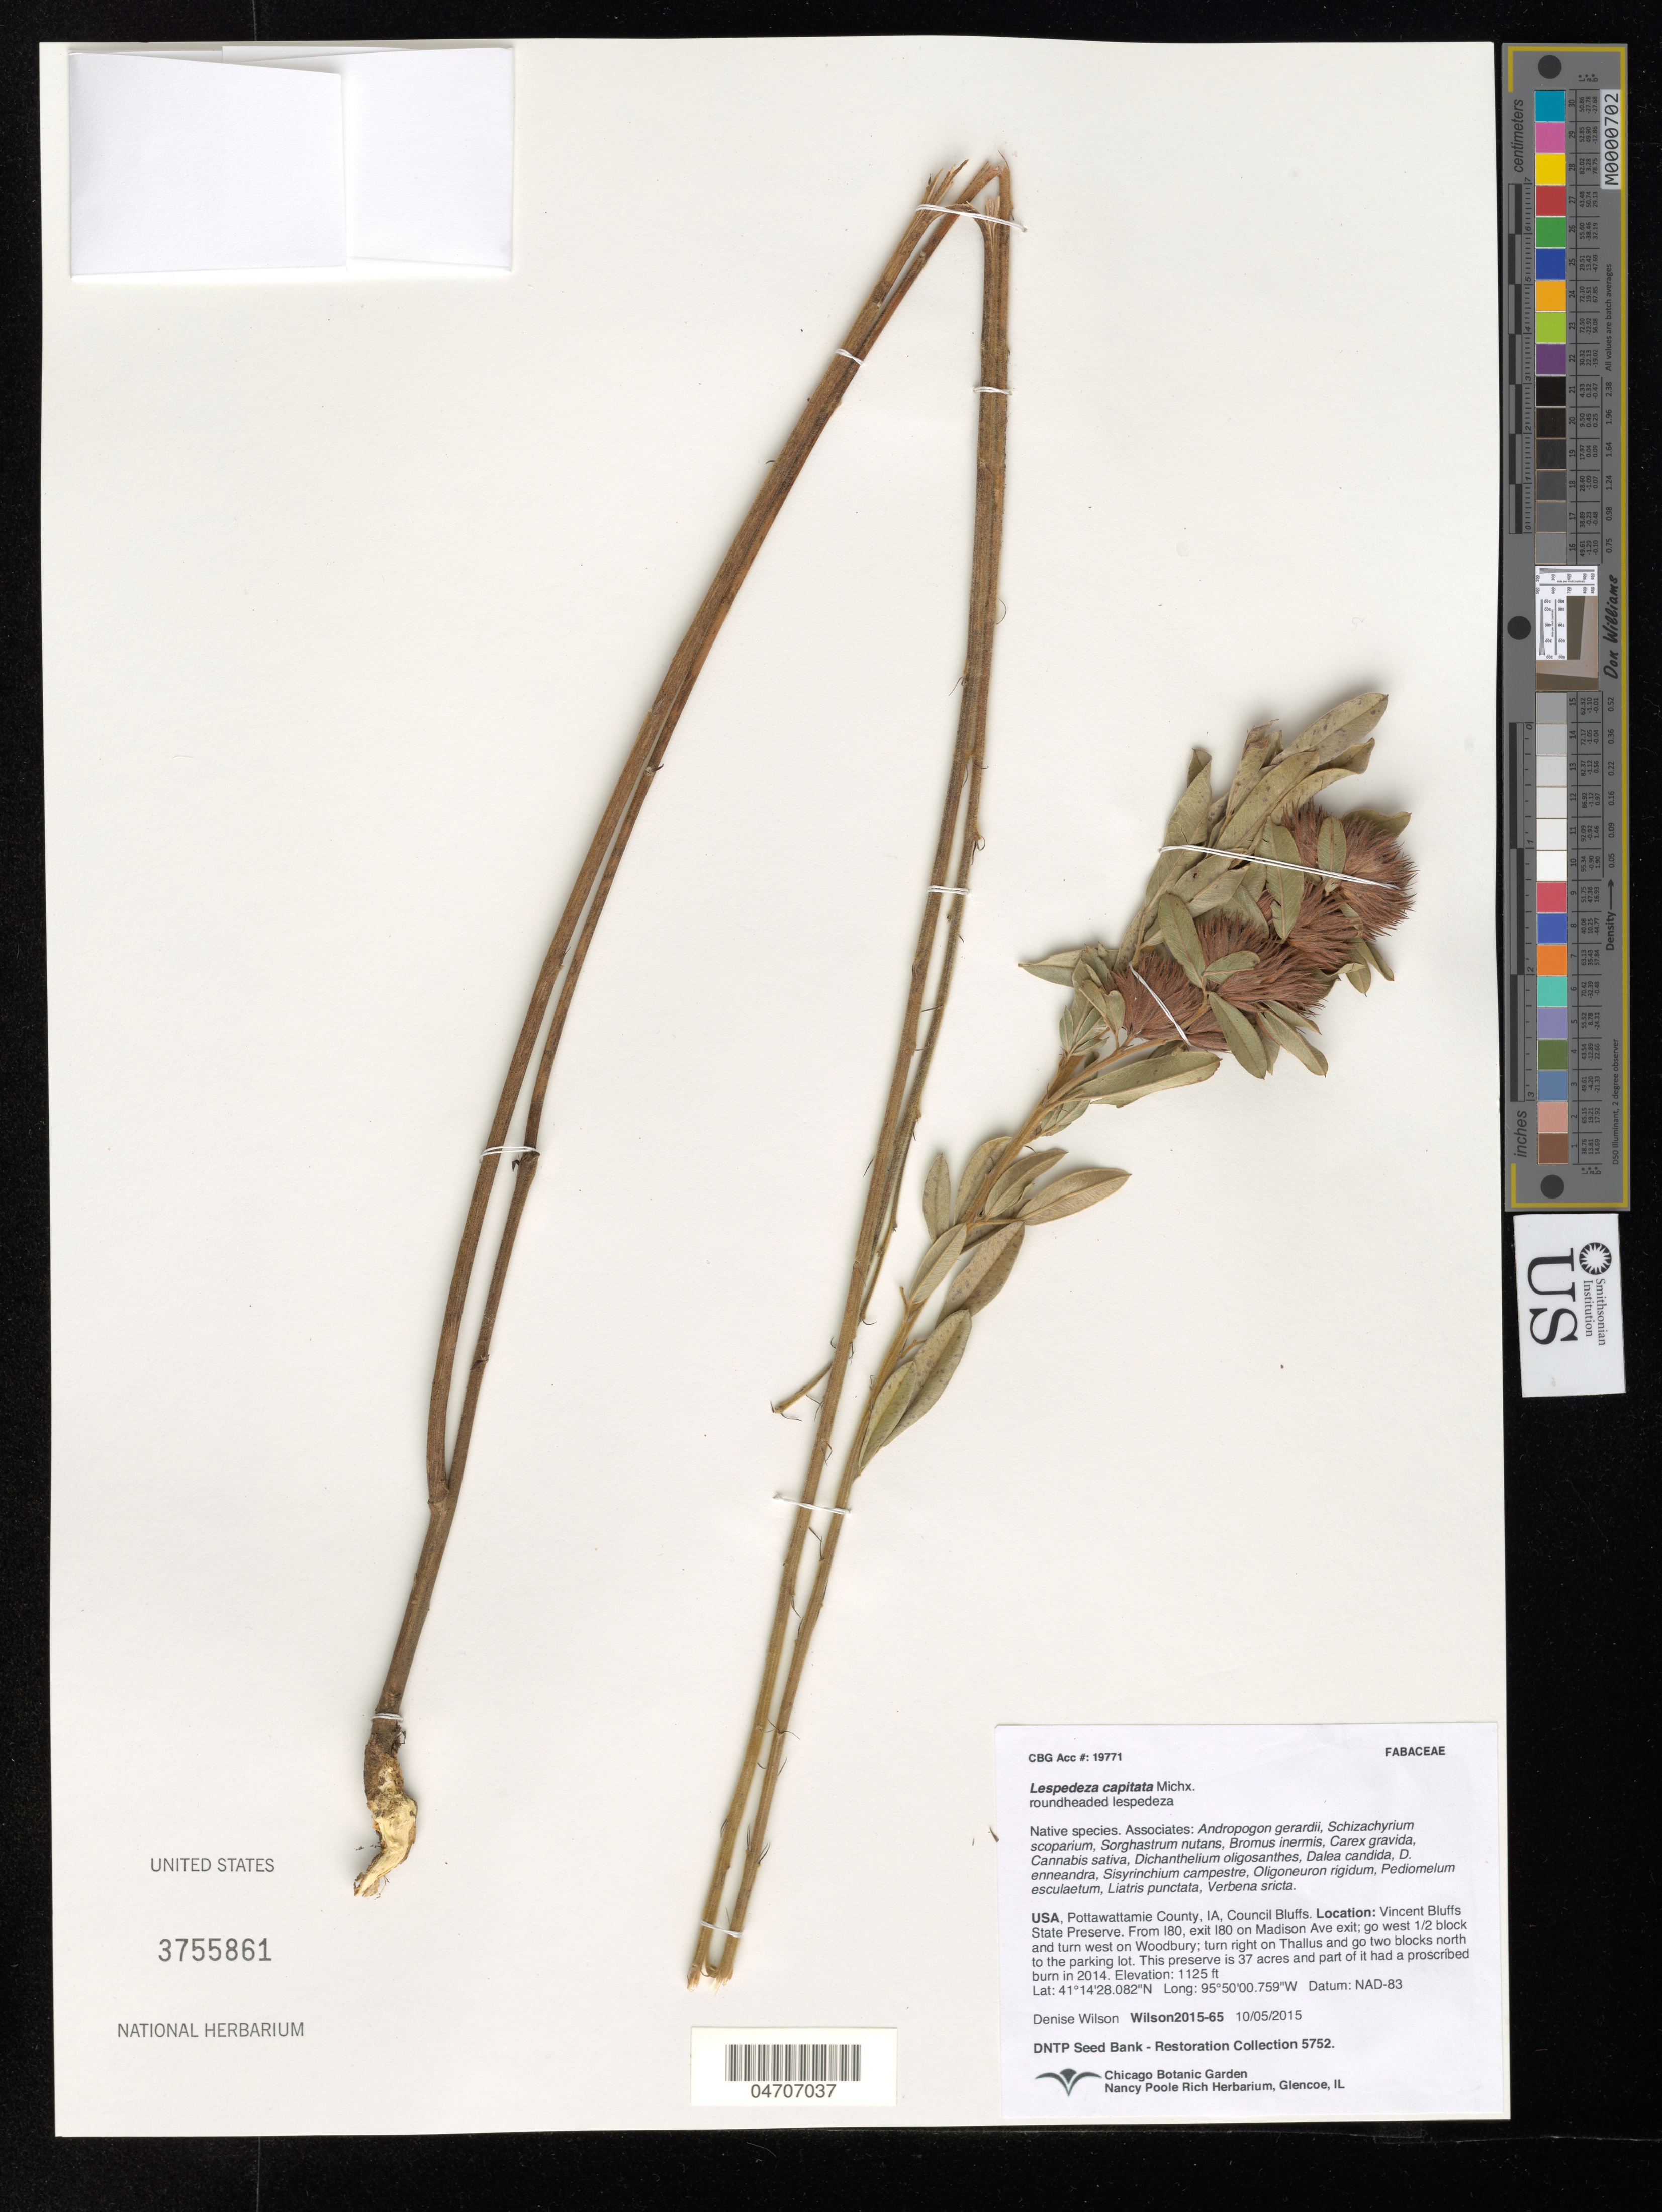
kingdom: Plantae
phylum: Tracheophyta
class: Magnoliopsida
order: Fabales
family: Fabaceae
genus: Lespedeza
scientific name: Lespedeza capitata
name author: Michx.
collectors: D. Wilson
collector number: Wilson2015-65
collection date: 2015-10-05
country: United States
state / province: Iowa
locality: Pottawattamie County, Council Bluffs. Vincent Bluffs State Preserve. In Council Bluffs, from I-80, exit 180 on Madison Ave. exit, go west ½ block and turn west on Woodbury; turn right on Thallus and go two blocks north to the parking lot. The preserve is 37 acres and part of it had a prescribed burn in 2014.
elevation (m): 343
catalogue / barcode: US 3755861